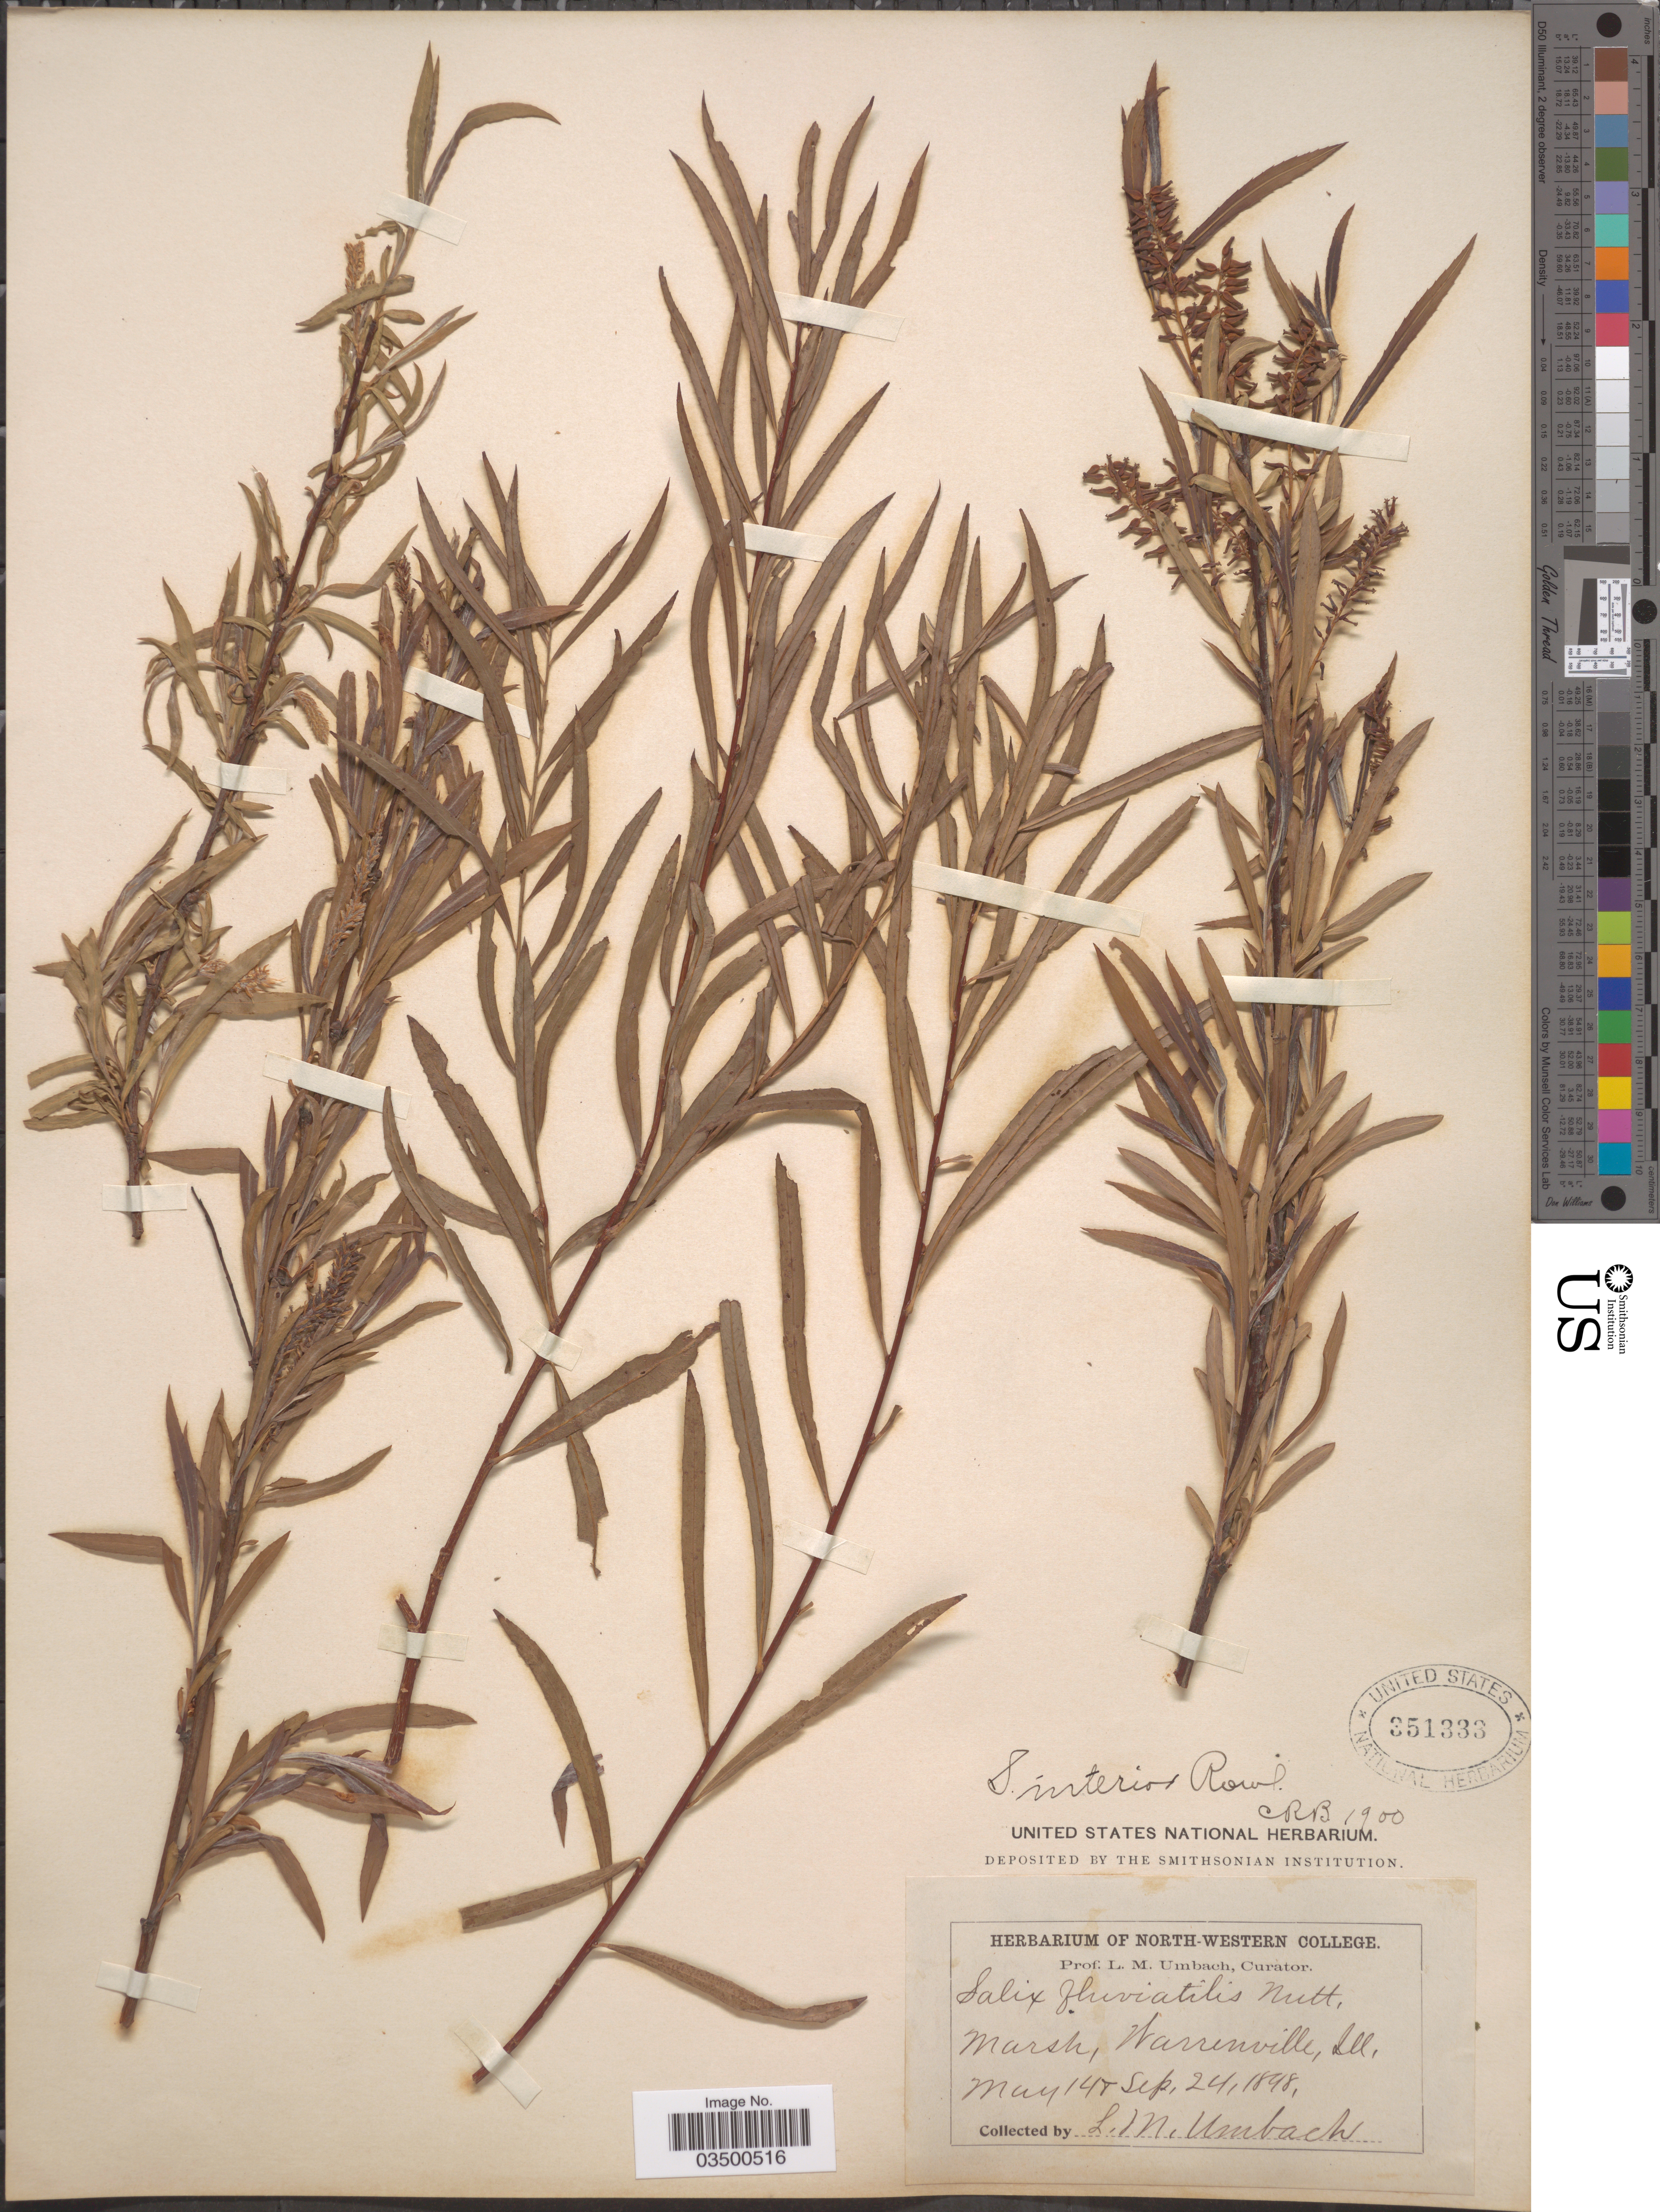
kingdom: Plantae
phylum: Tracheophyta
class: Magnoliopsida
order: Malpighiales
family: Salicaceae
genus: Salix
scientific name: Salix interior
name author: Rowlee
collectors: L. M. Umbach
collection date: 1898-05-14/1898-09-24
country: United States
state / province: Illinois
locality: Marsh, Warrenville.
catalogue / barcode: US 351333